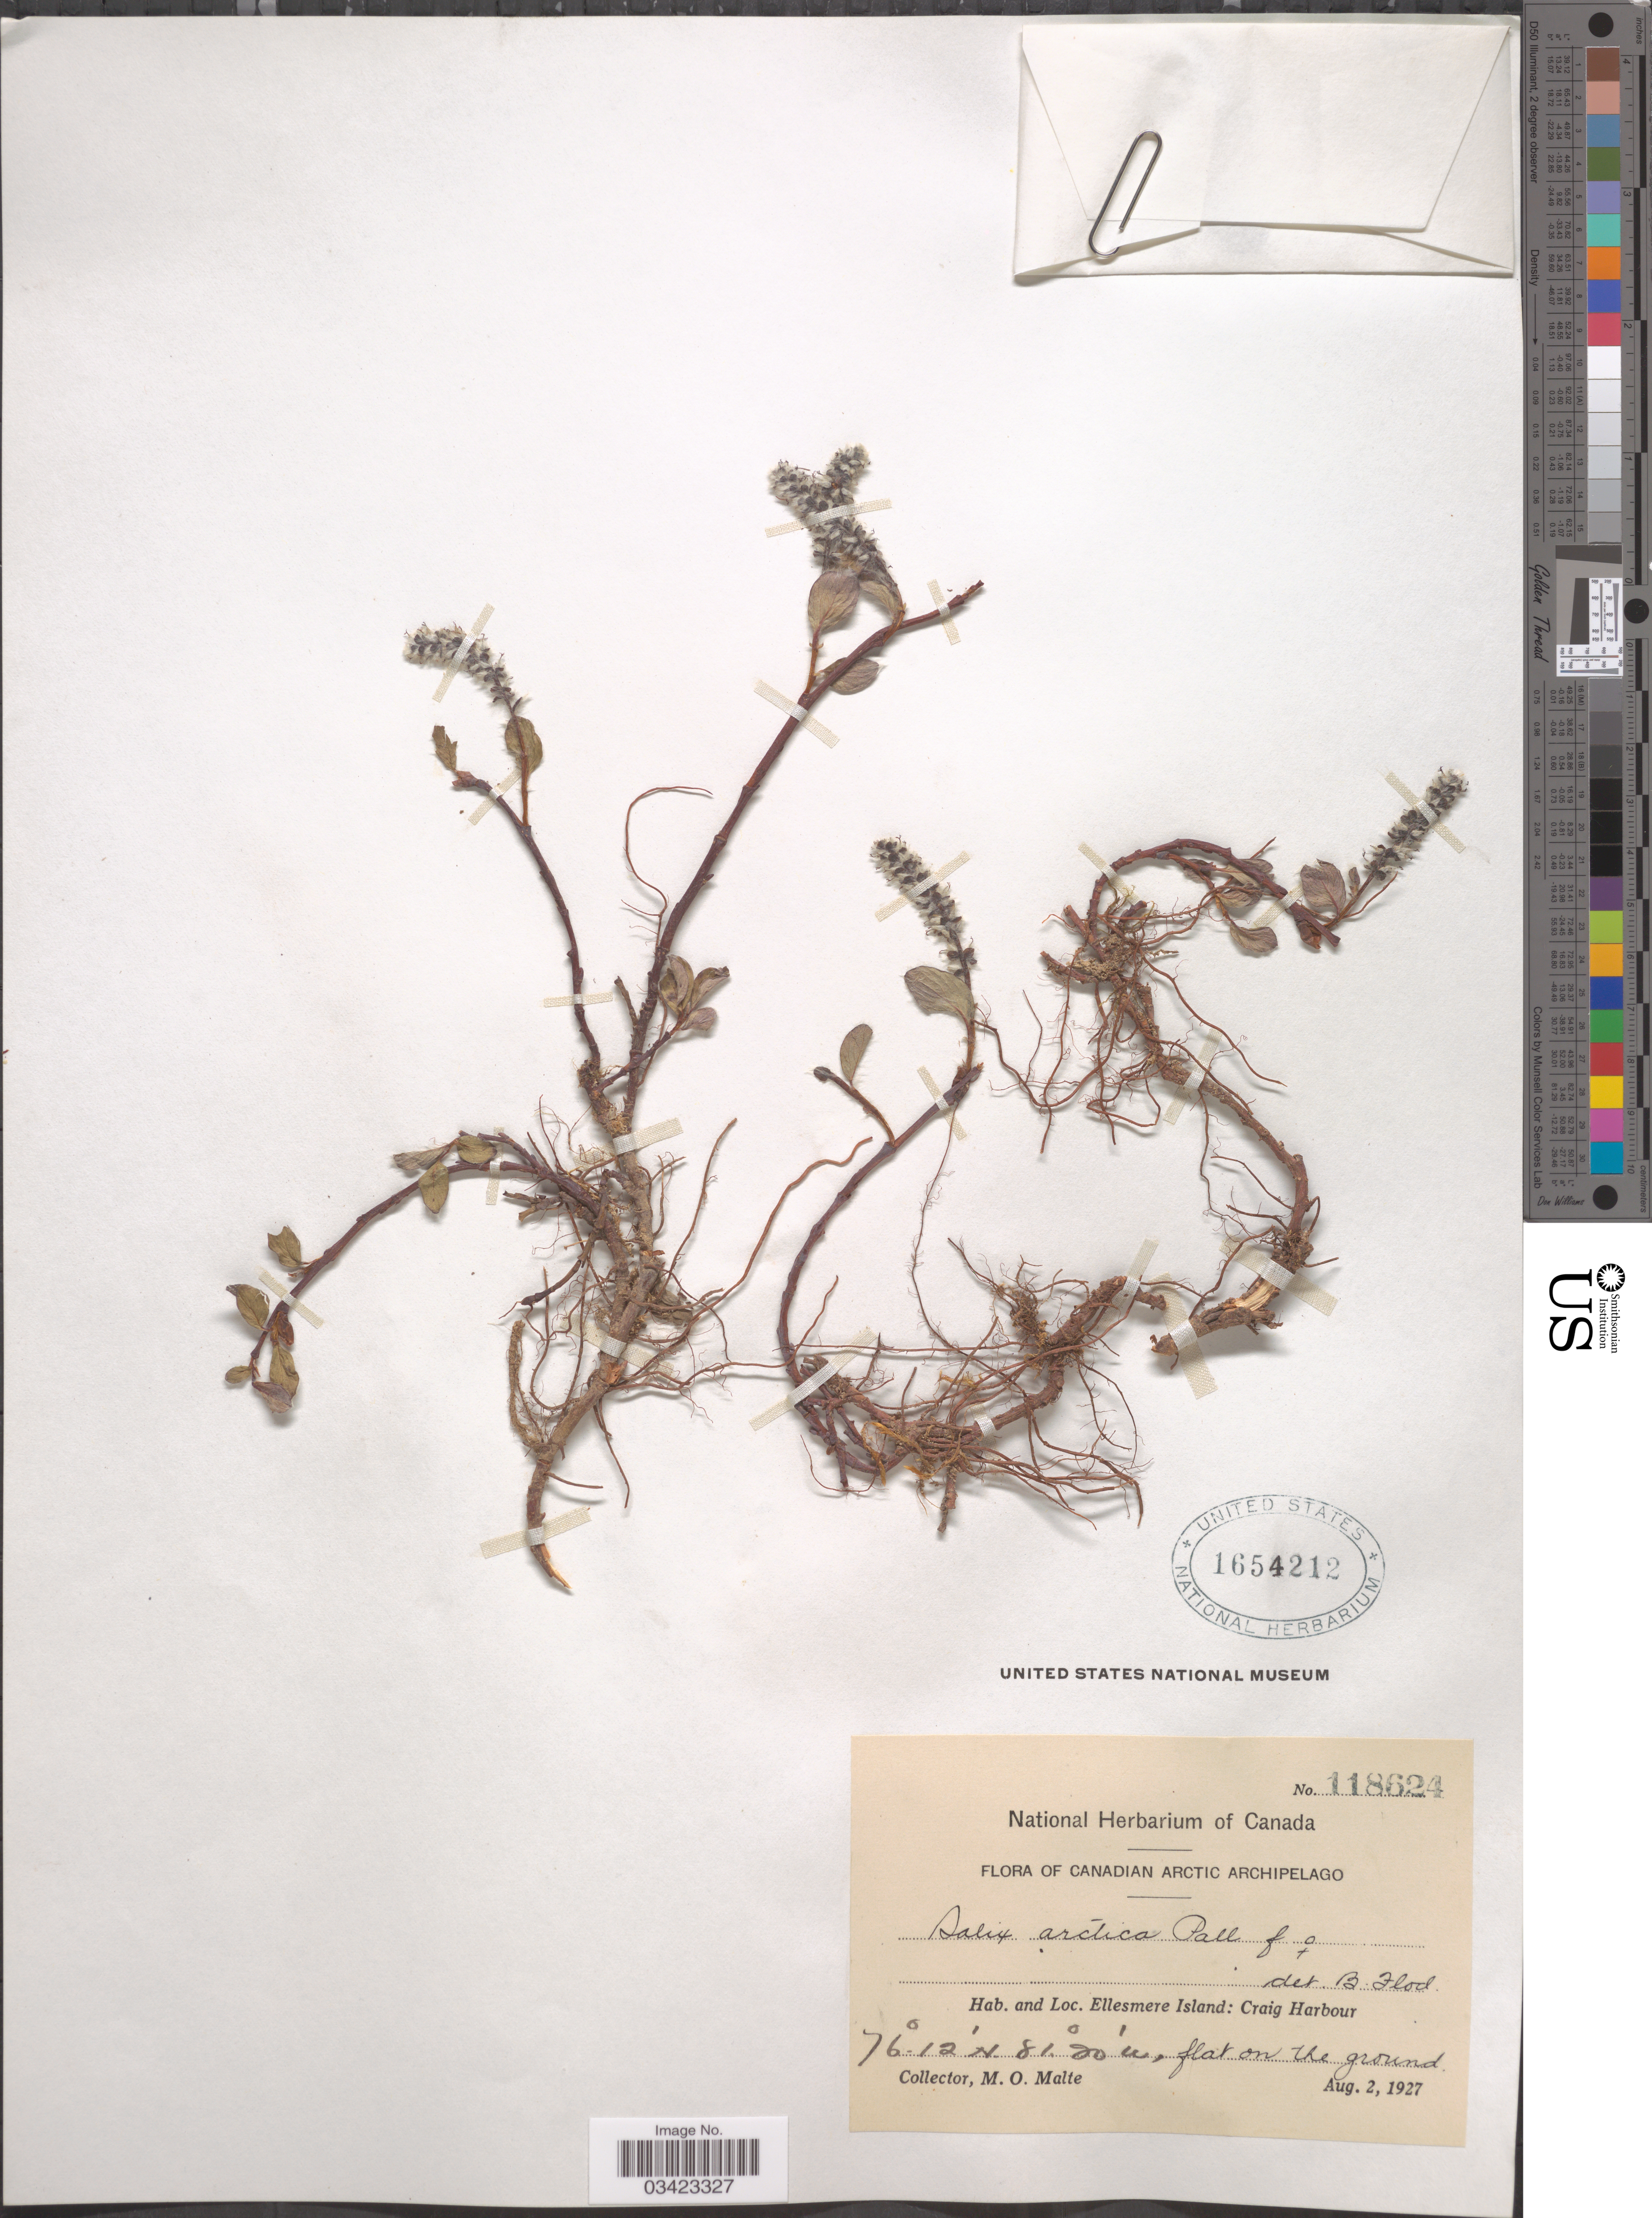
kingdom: Plantae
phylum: Tracheophyta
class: Magnoliopsida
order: Malpighiales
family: Salicaceae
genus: Salix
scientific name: Salix arctica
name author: Pall.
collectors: M. O. Malte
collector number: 118624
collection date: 1927-08-02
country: Canada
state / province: Nunavut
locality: Canadian Arctic Archipelago. Ellesmere Island: Craig Harbour.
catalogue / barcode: US 1654212